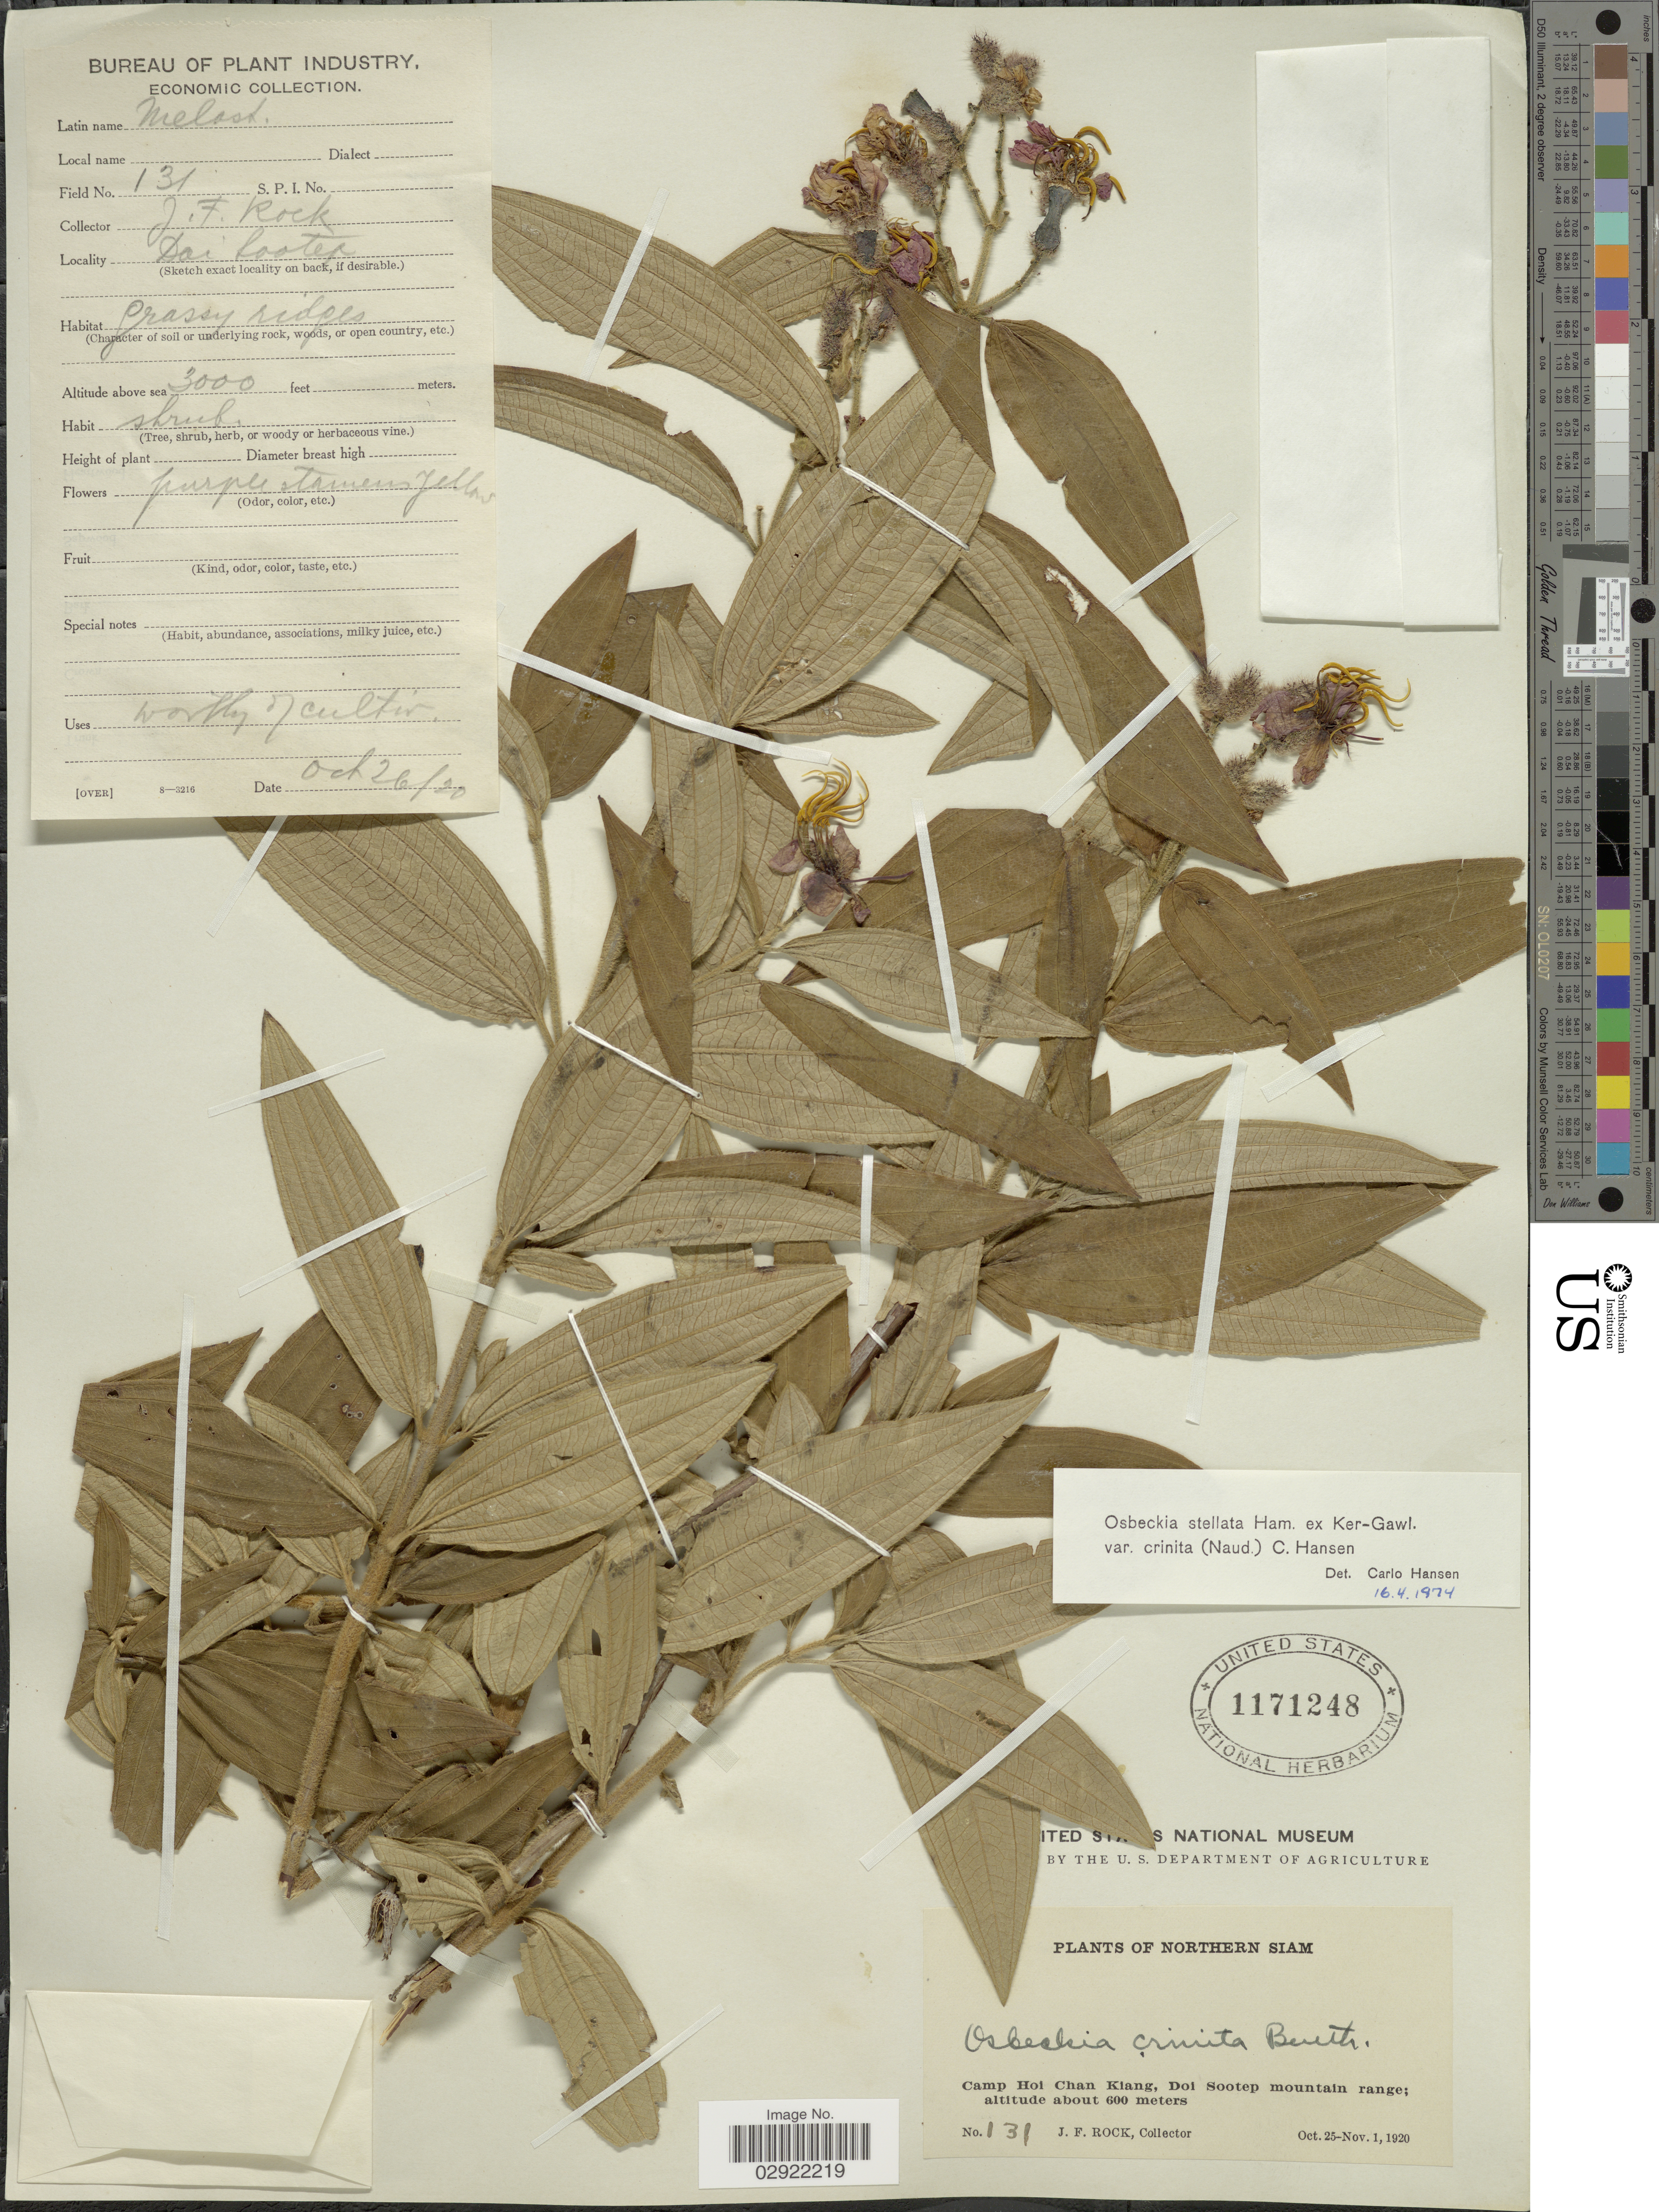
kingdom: Plantae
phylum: Tracheophyta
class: Magnoliopsida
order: Myrtales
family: Melastomataceae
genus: Osbeckia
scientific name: Osbeckia stellata var. crinita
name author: (Benth. ex Naudin) C.Hansen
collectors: J. Rock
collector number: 131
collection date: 1920-10-26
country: Thailand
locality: Northern Siam. Camp Hoi Chan Kiang, Doi Sootep mountain range.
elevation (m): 914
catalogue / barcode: US 1171248